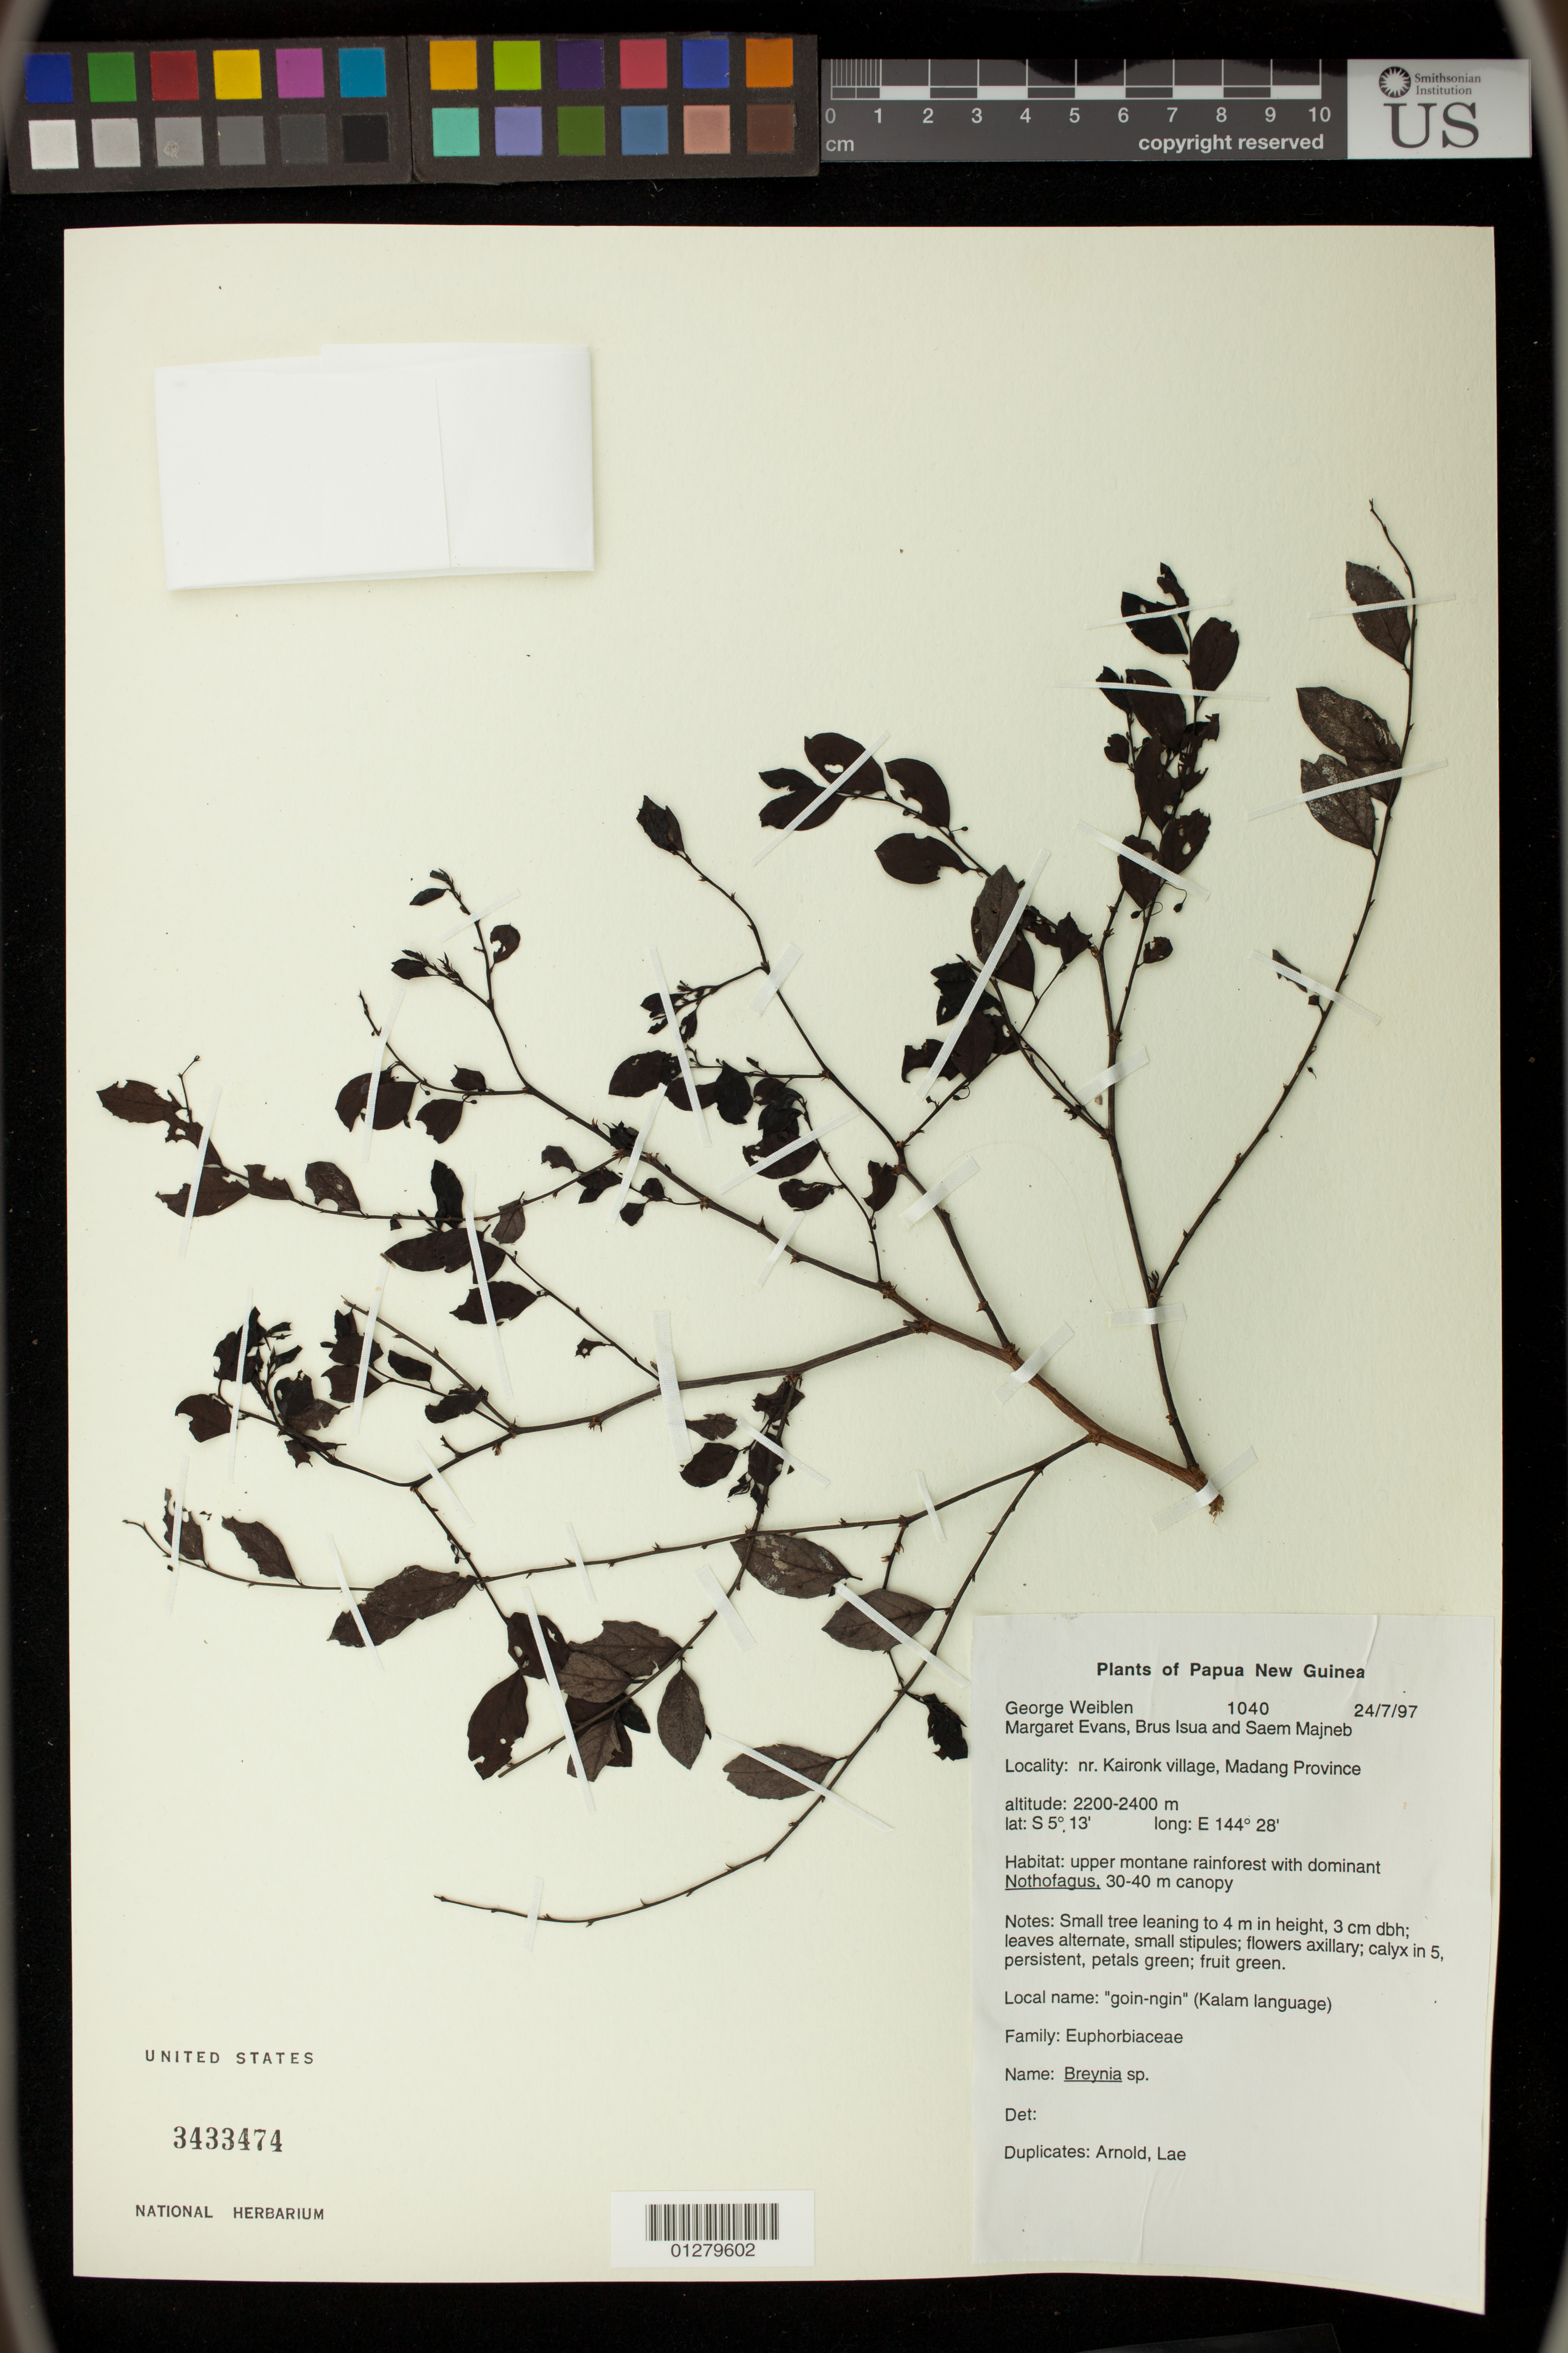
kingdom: Plantae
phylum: Tracheophyta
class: Magnoliopsida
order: Malpighiales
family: Phyllanthaceae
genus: Breynia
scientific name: Breynia sp.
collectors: G. D. Weiblen, M. Evans, B. Isua & S. Majneb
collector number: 1040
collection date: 1997-07-24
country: Papua New Guinea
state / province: Madang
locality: Nr. Kaironk village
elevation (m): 2200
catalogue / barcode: US 3433474